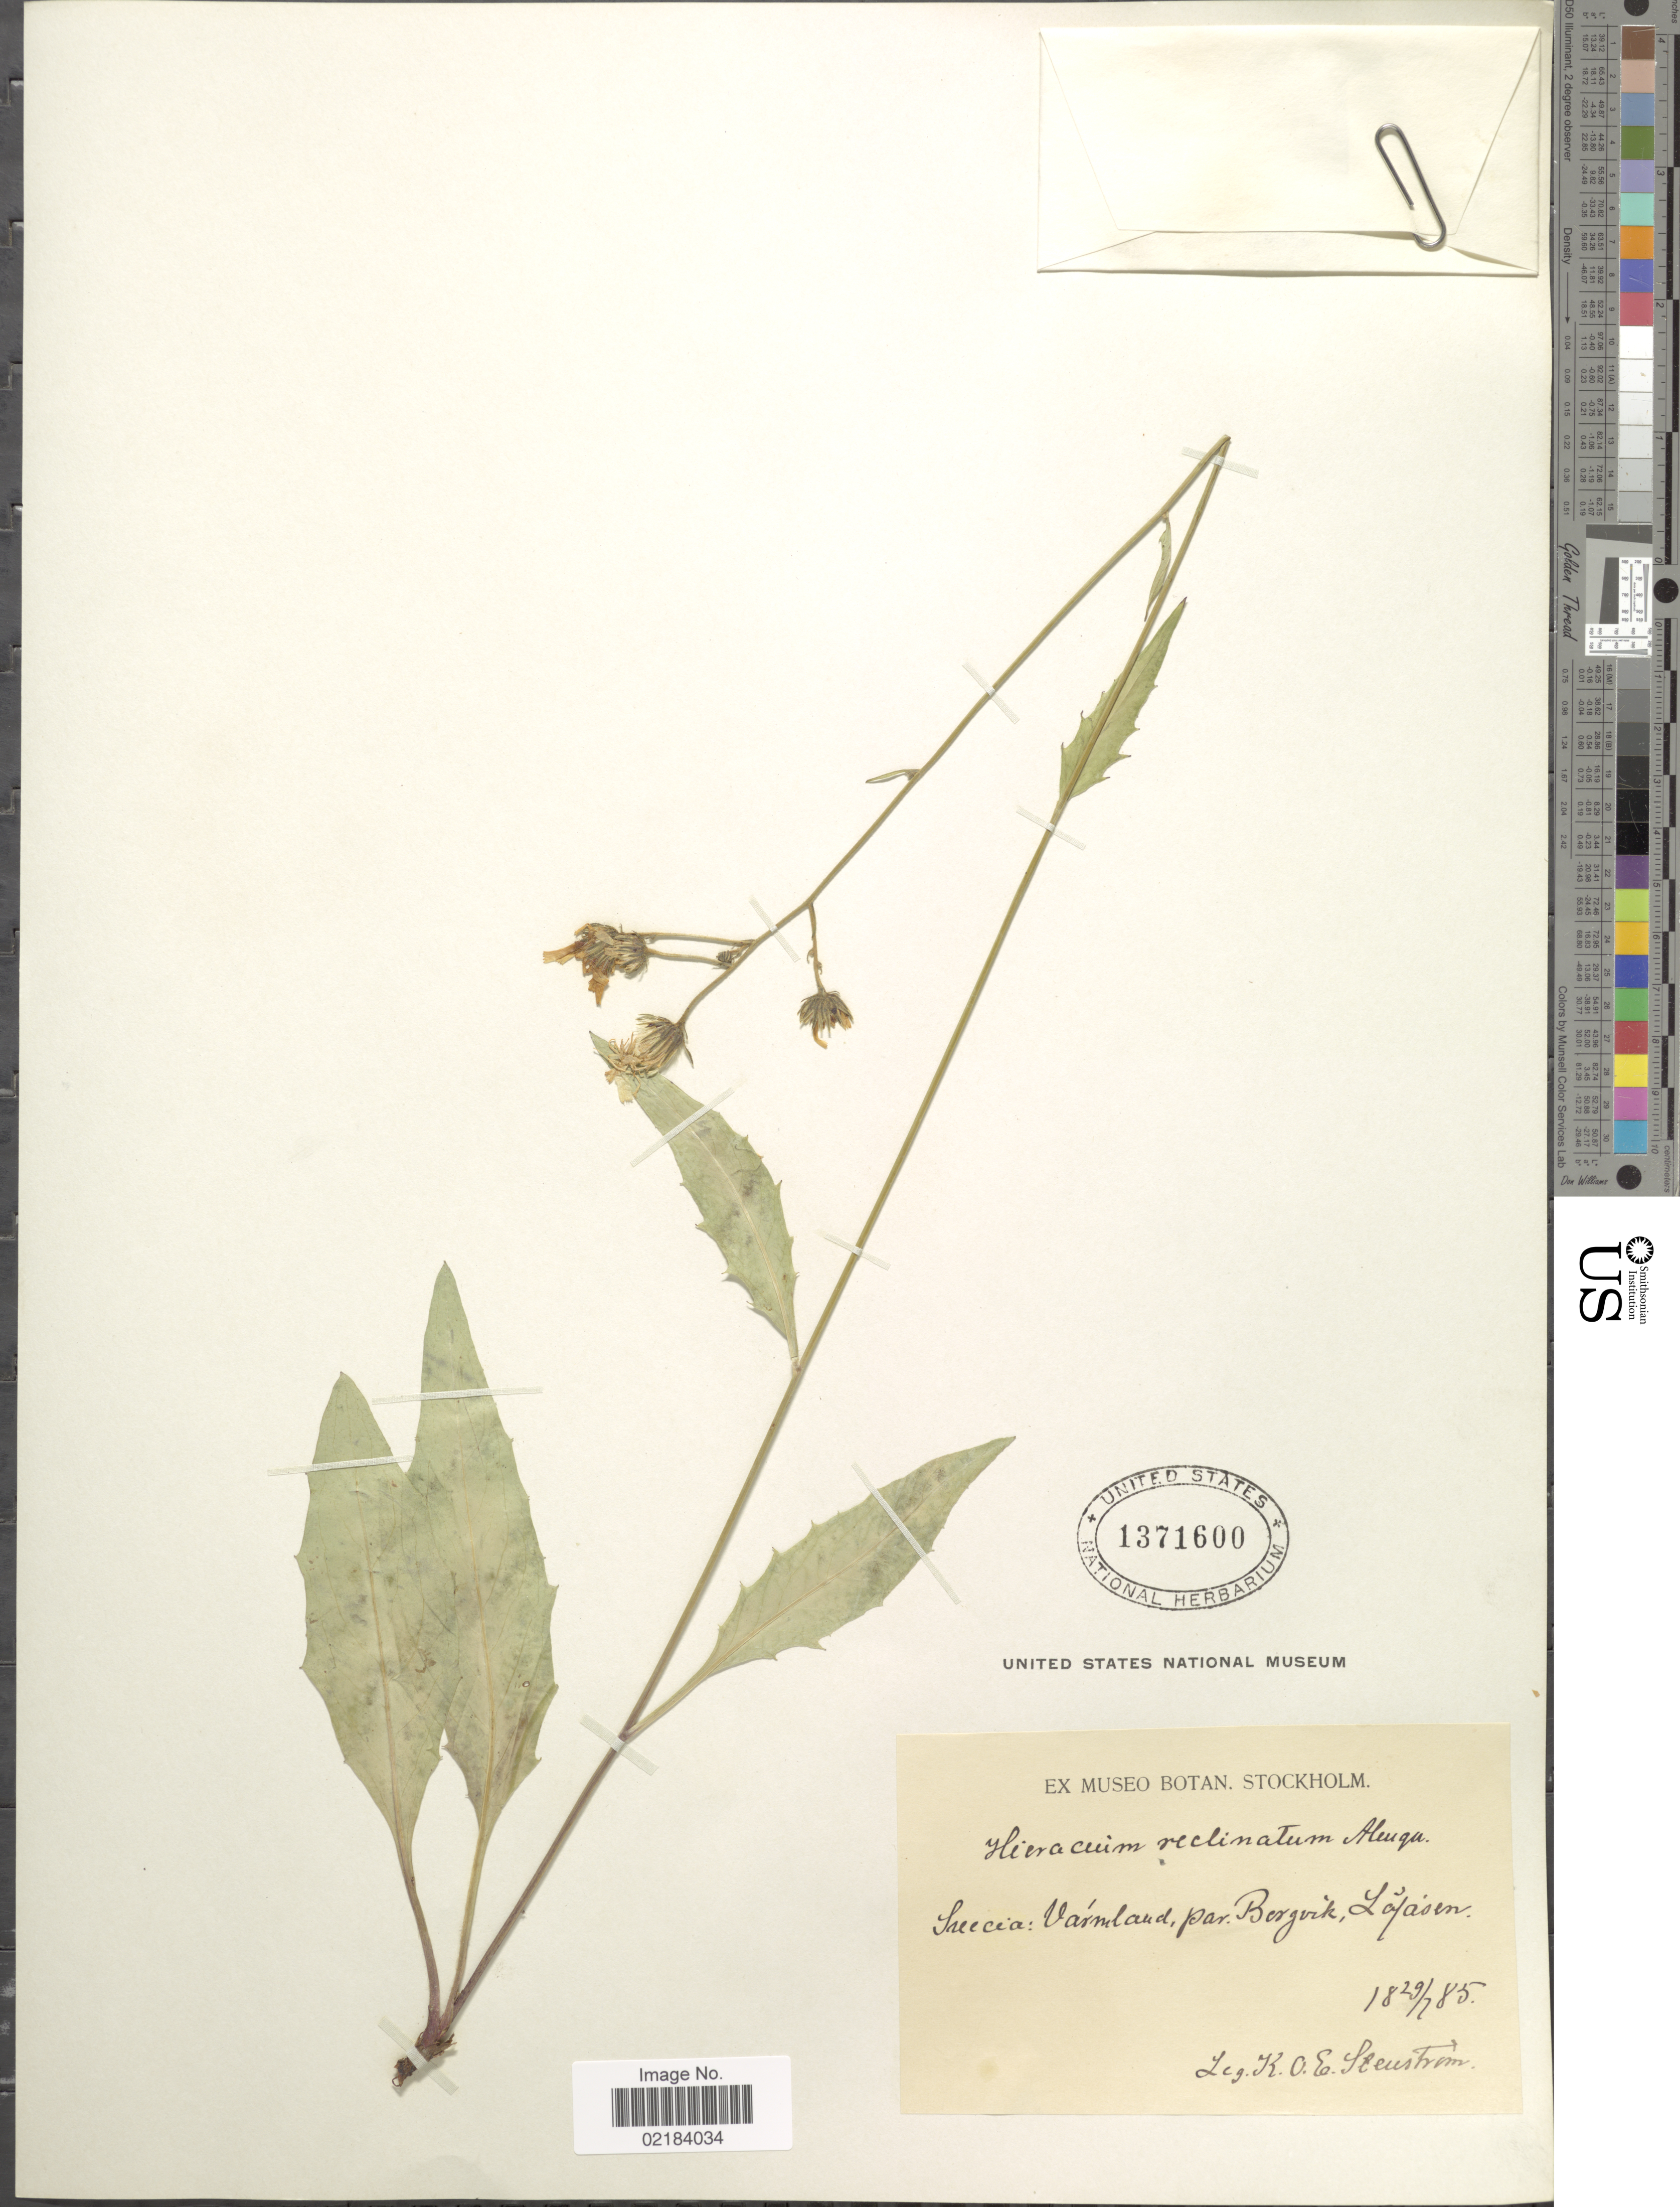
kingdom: Plantae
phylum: Tracheophyta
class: Magnoliopsida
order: Asterales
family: Asteraceae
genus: Hieracium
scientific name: Hieracium subsimile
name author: Norrl.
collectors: K. O. E. Stenström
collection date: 1885-07-29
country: Sweden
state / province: Varmland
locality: Varmland, par Borgvik, Löfåsen.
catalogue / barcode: US 1371600